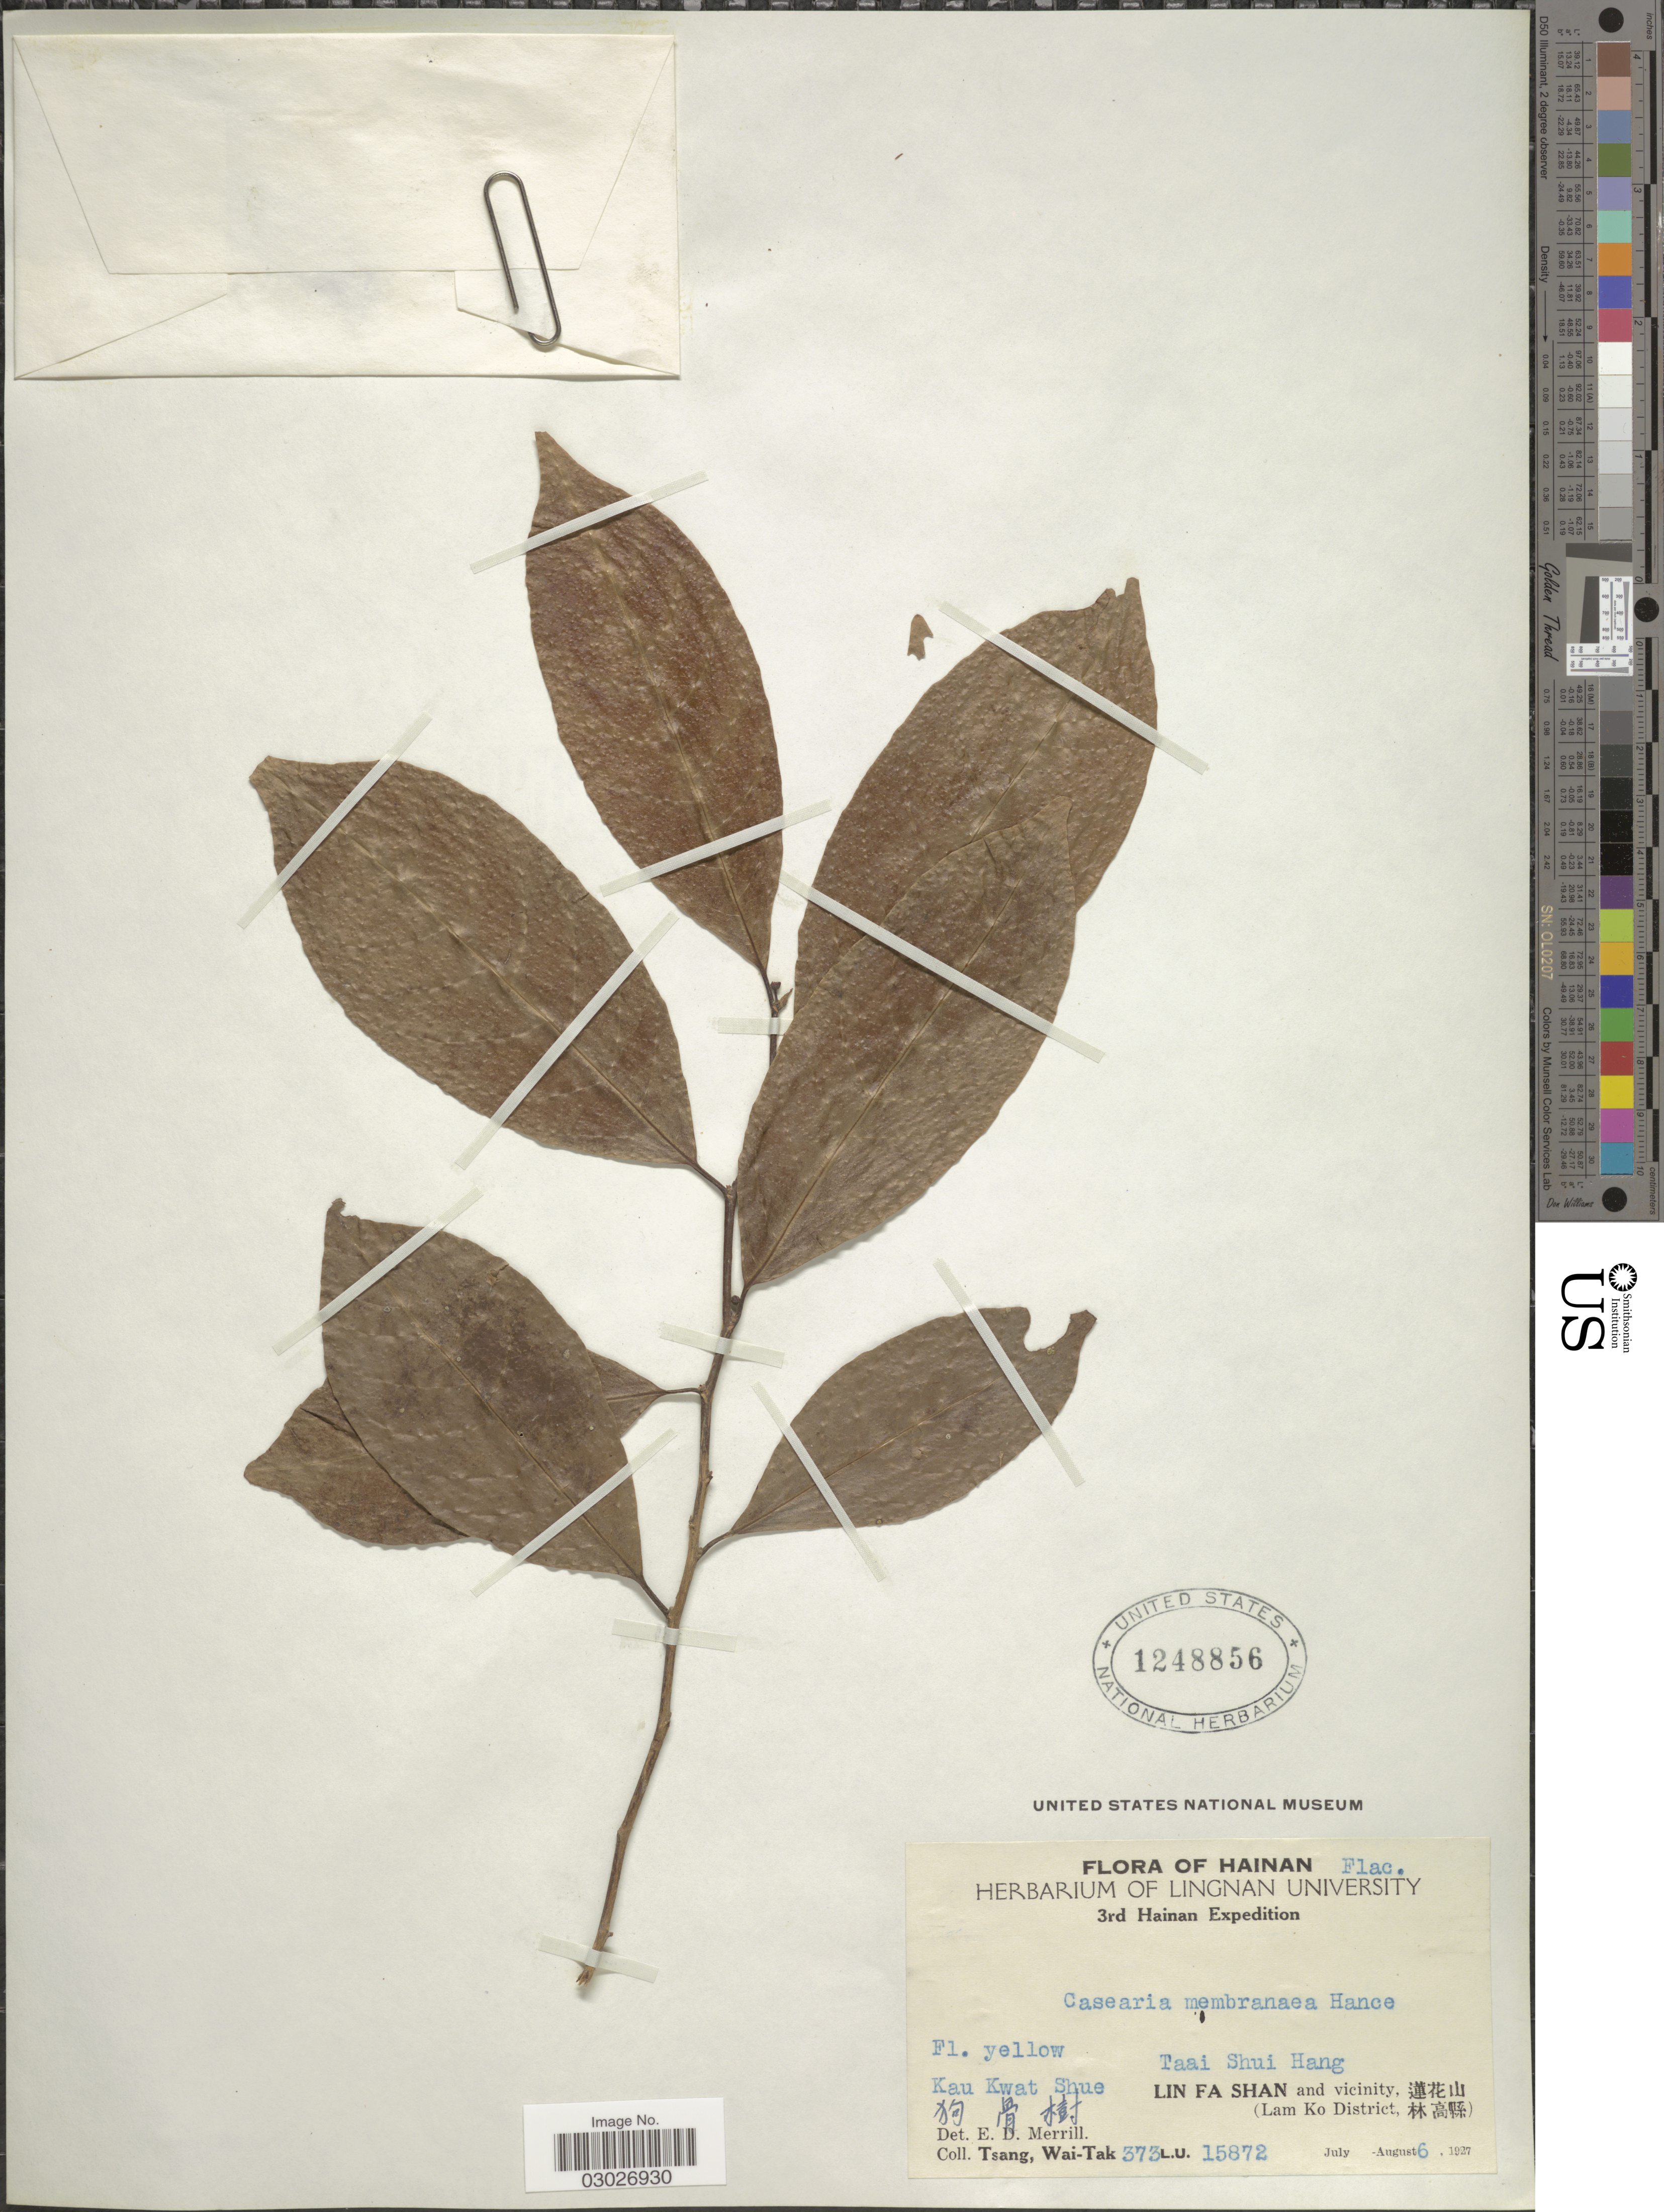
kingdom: Plantae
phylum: Tracheophyta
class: Magnoliopsida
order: Malpighiales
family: Salicaceae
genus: Casearia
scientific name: Casearia membranacea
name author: Hance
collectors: W. T. Tsang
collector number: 373L.U.15872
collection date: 1927-08-06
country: China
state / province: Hainan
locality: Taai Shui Hang. Kau Kwat Shue. Lin Fa Shan and vicinity (Lam Ko District).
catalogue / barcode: US 1248856